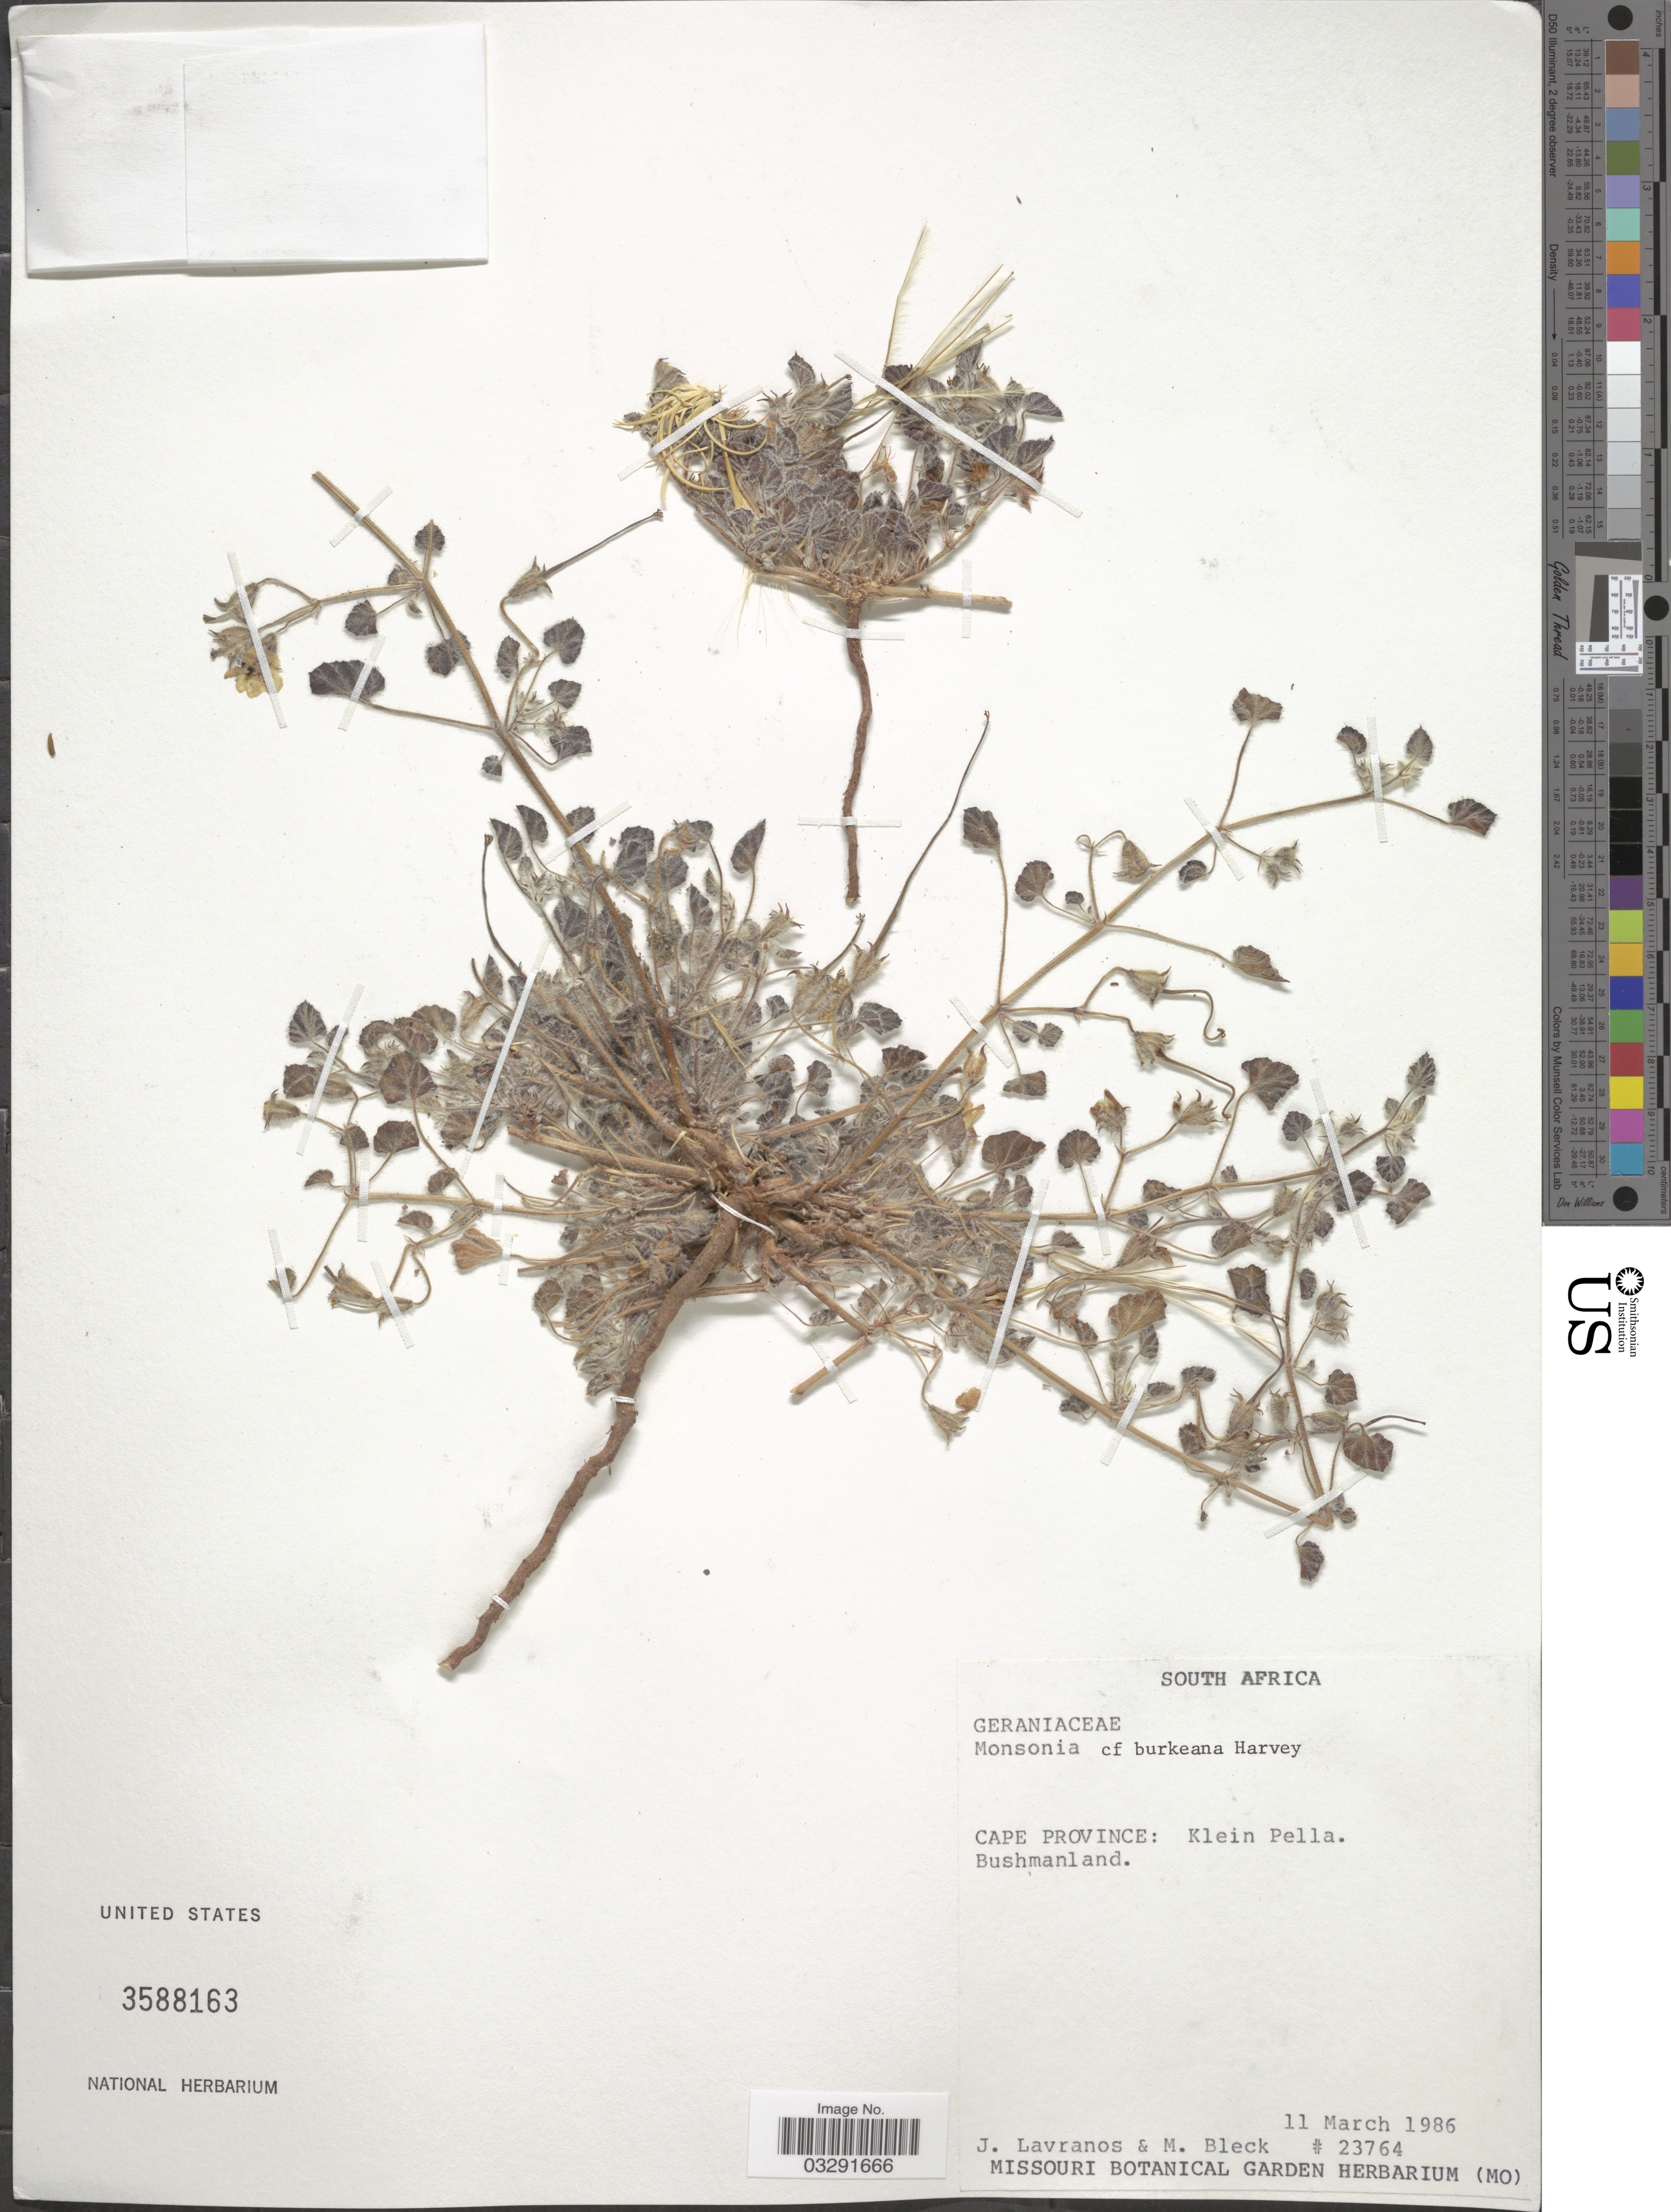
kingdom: Plantae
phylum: Tracheophyta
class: Magnoliopsida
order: Geraniales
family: Geraniaceae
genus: Monsonia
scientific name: Monsonia burkeana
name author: Planch. ex Harv.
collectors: J. Lavranos & M. Bleck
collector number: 23764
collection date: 1986-03-11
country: South Africa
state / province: Northern Cape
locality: Klein Pella. Bushmanland.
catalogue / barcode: US 3588163